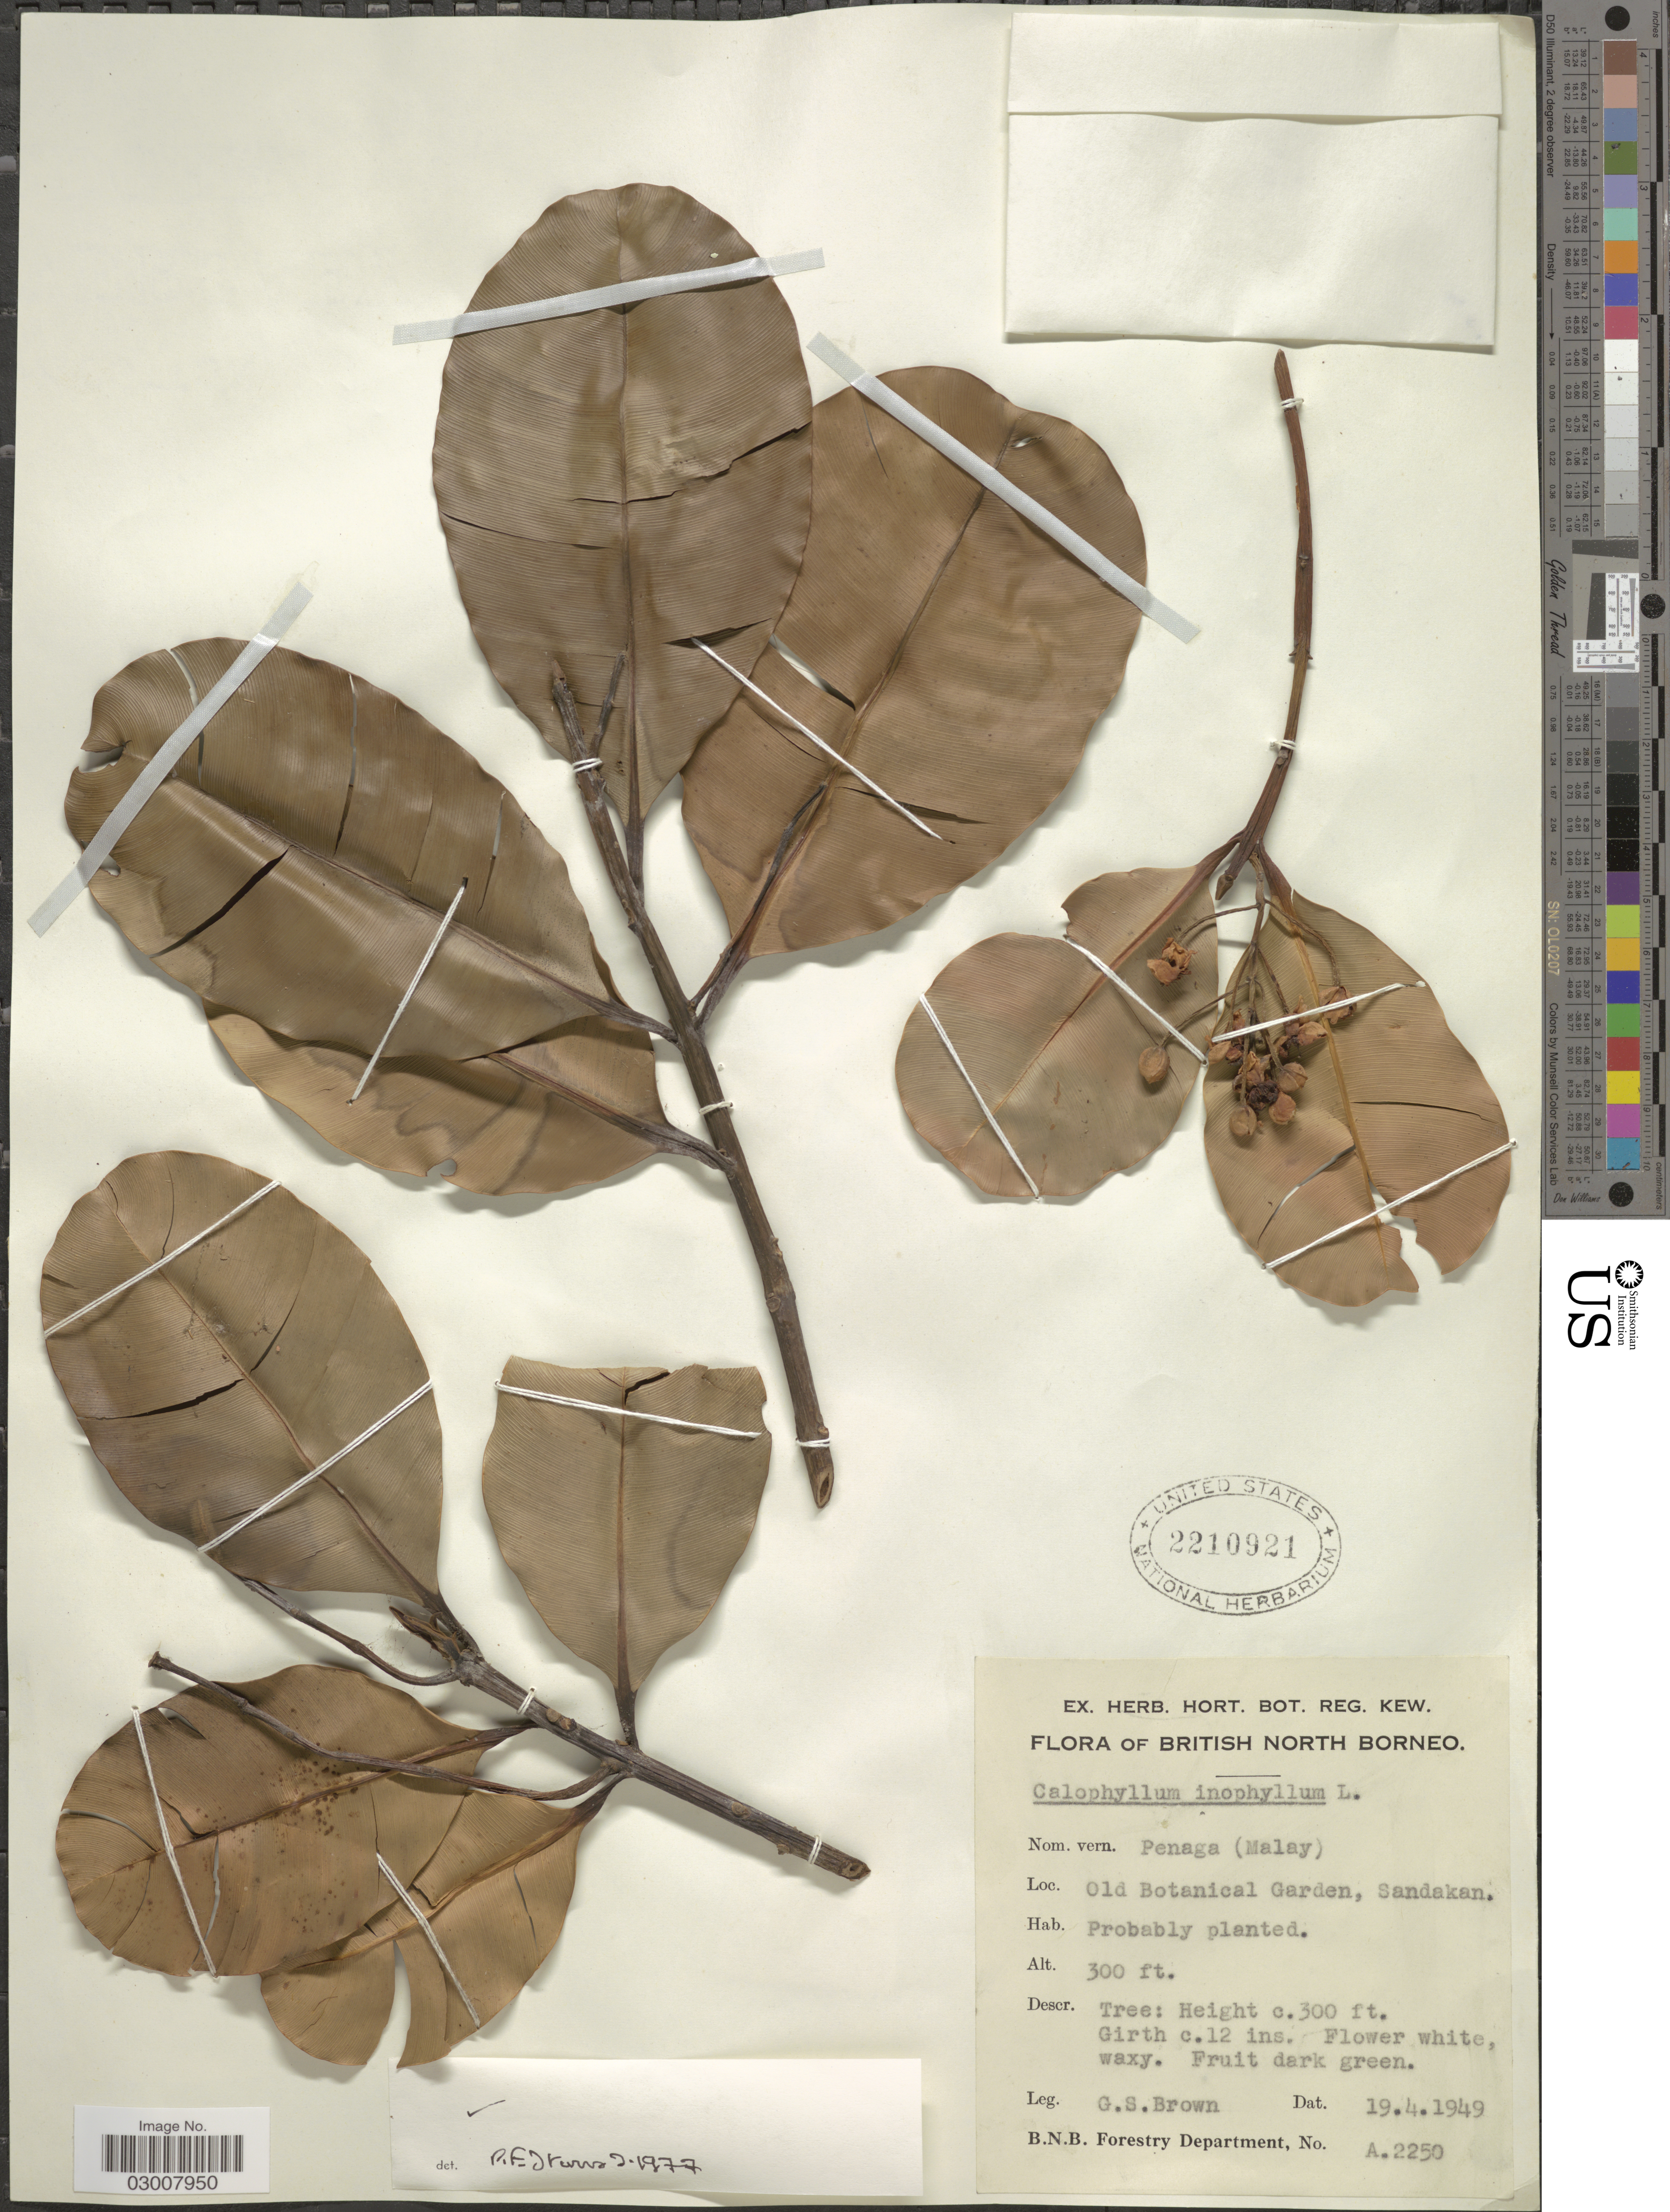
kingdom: Plantae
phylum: Tracheophyta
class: Magnoliopsida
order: Malpighiales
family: Calophyllaceae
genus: Calophyllum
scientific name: Calophyllum inophyllum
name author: L.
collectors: G. Brown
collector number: A2250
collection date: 1949-04-19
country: Malaysia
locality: British North Borneo. Old Botanical Garden, Sandakan.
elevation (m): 91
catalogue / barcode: US 2210921